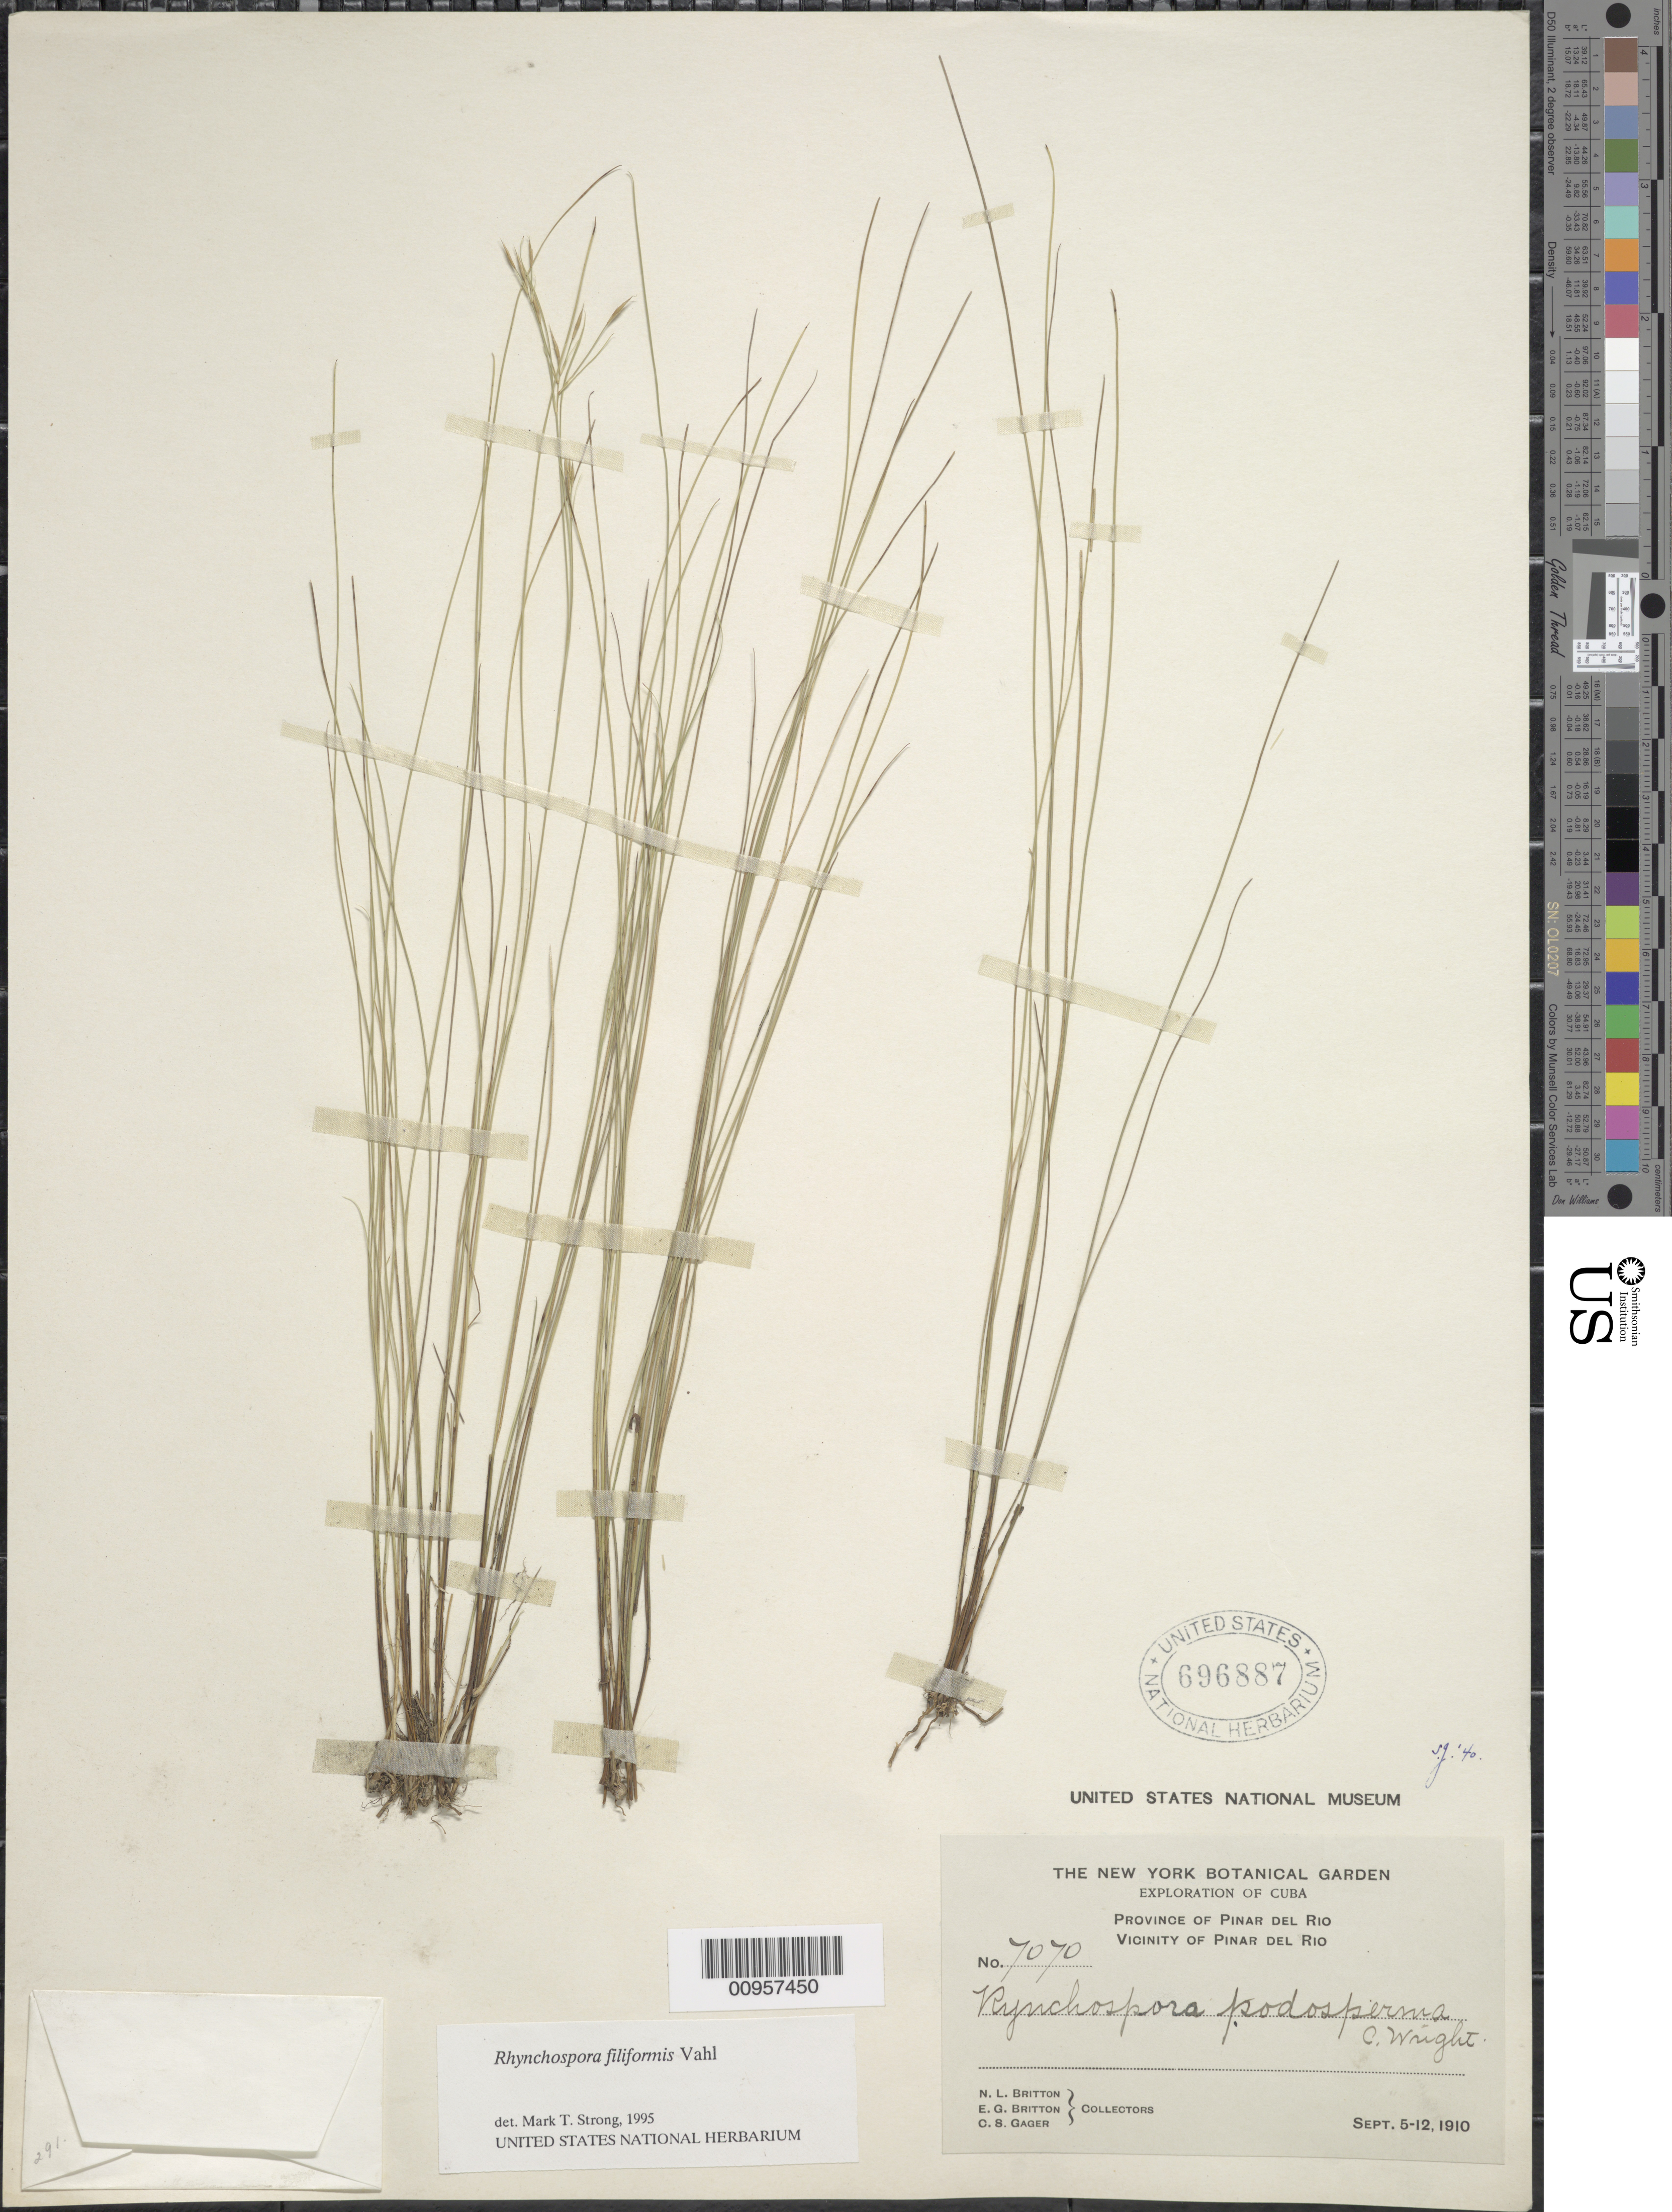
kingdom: Plantae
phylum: Tracheophyta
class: Liliopsida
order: Poales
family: Cyperaceae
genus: Rhynchospora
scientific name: Rhynchospora filiformis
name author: Vahl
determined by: Strong, M. T., (US), Smithsonian Institution - National Museum of Natural History (UNITED STATES)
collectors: N. Britton, E. G. Britton & C. Gager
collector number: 7070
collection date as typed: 05 Sep 1910 to 12 Sep 1910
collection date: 1910-09-05/1910-09-12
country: Cuba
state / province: Pinar del Rio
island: Cuba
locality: Vicinity of Pinar del Rio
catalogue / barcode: US 696887